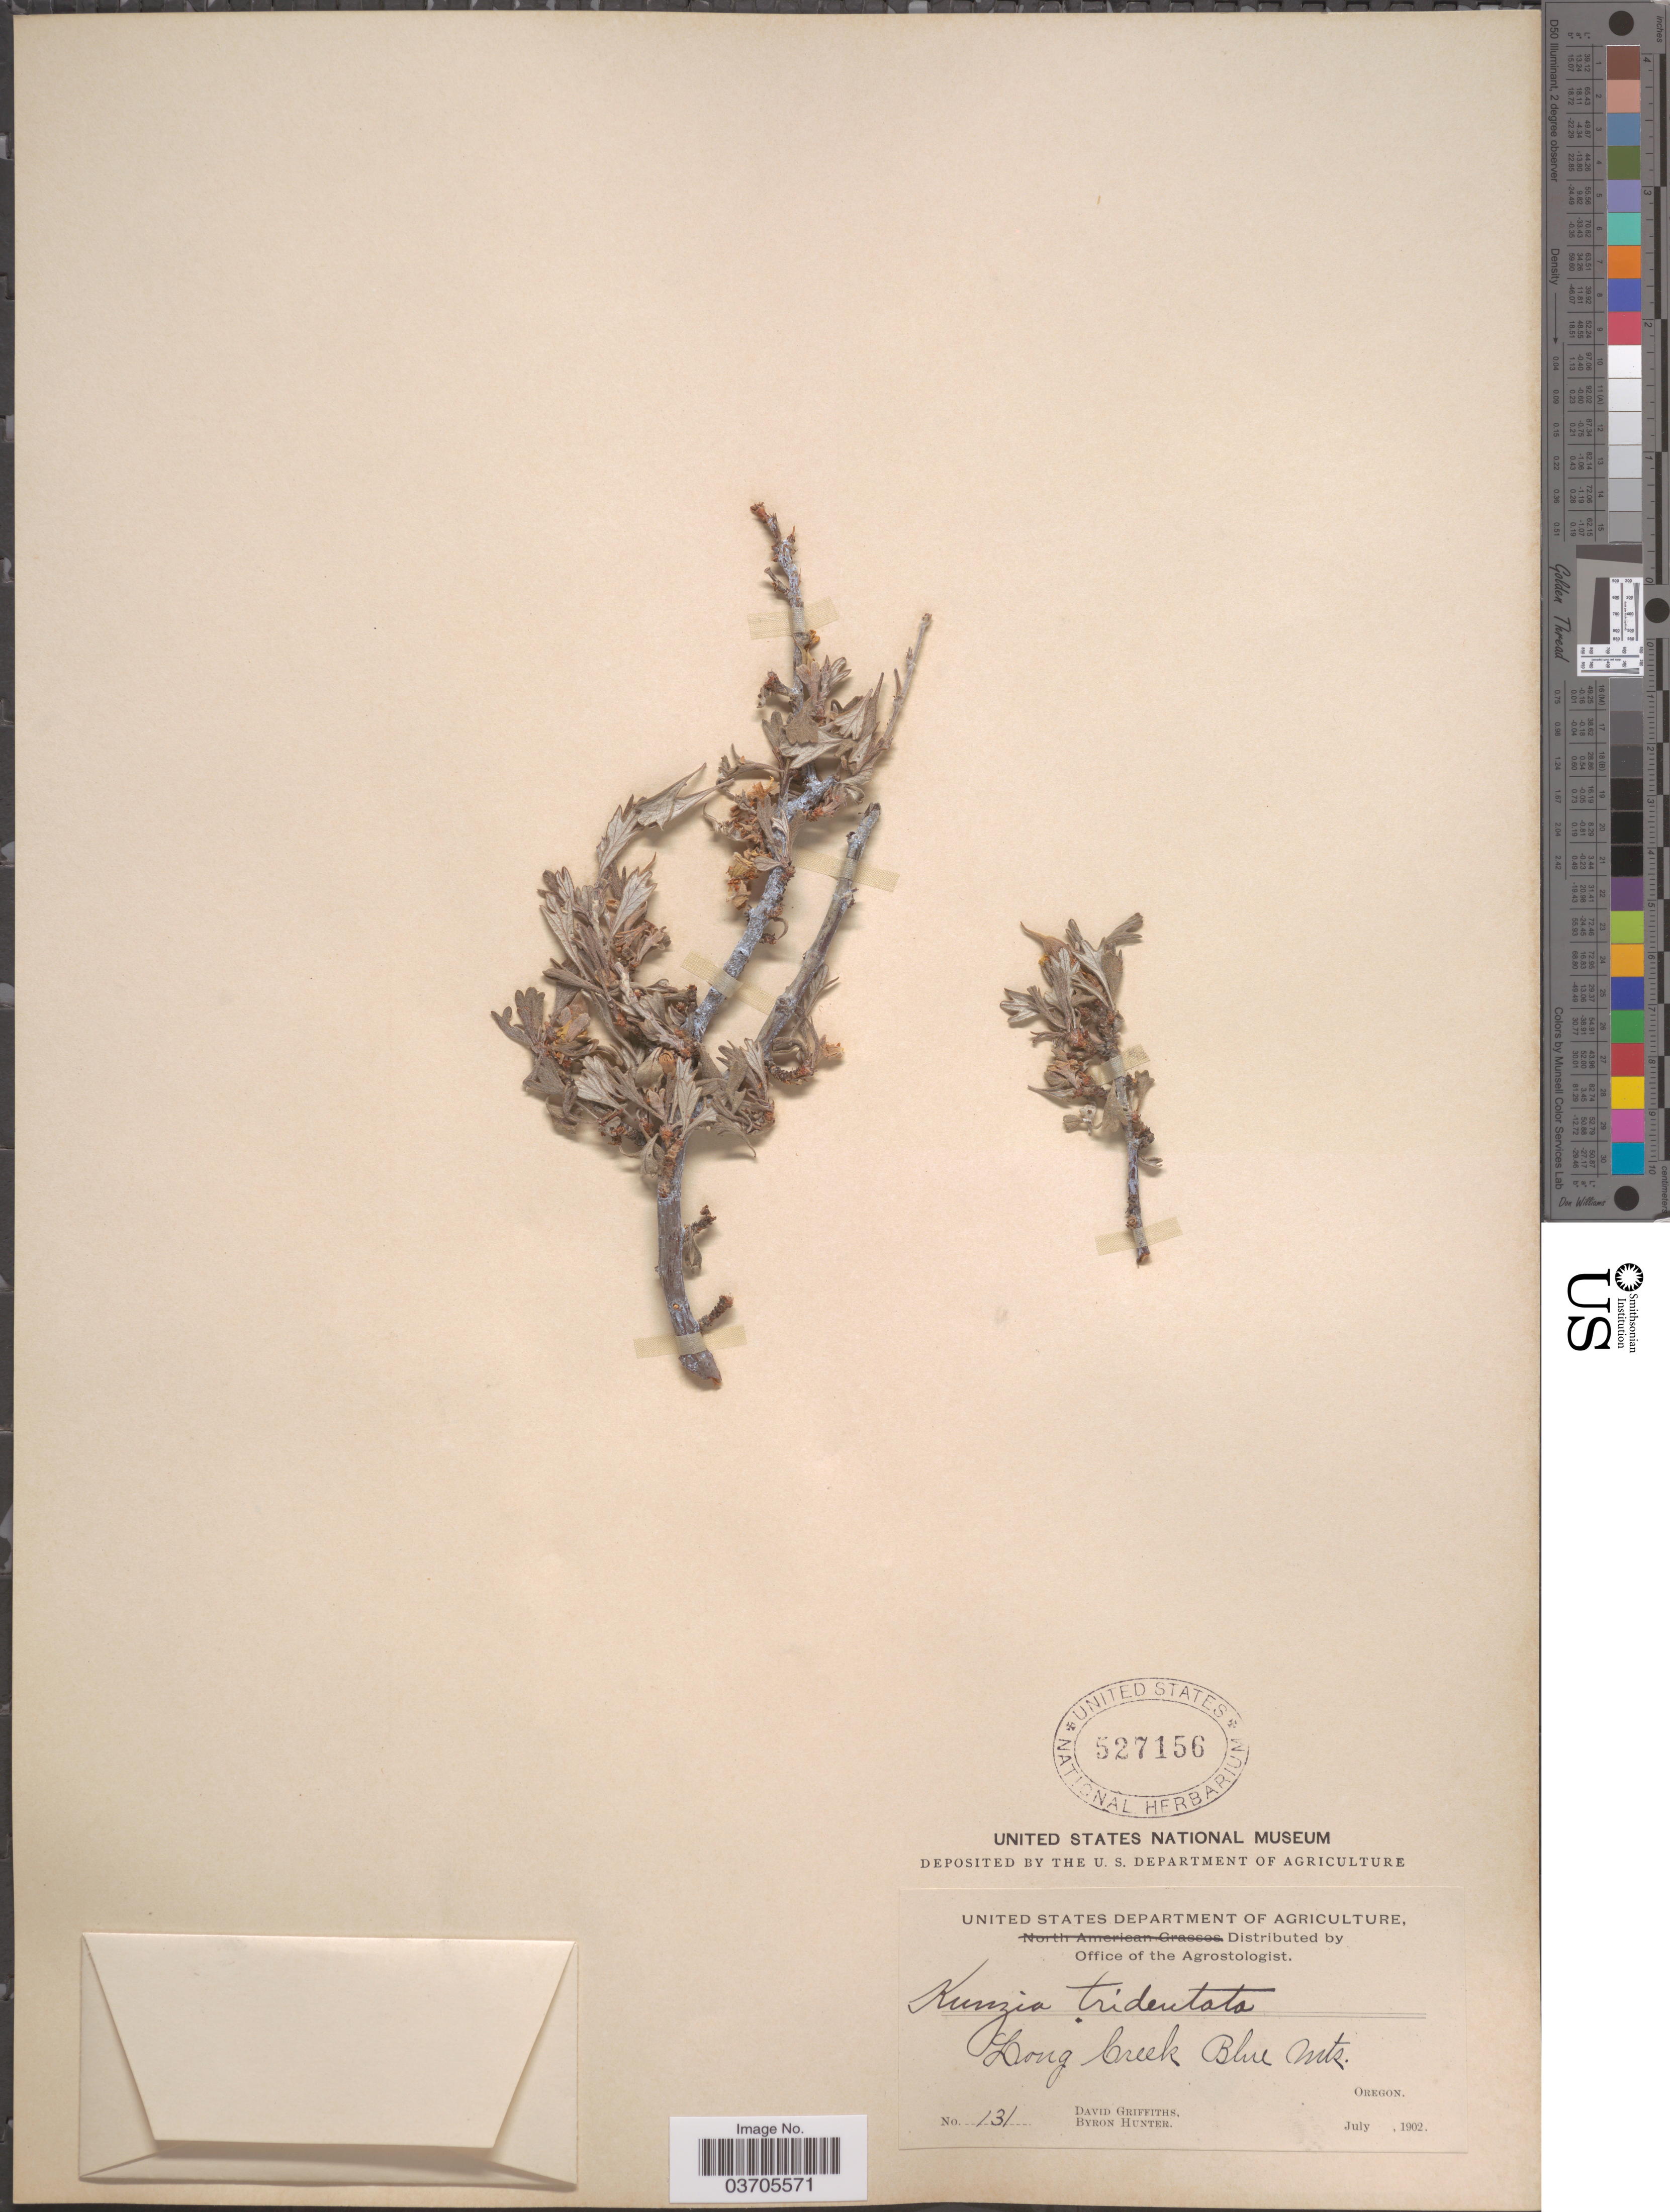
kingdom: Plantae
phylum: Tracheophyta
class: Magnoliopsida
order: Rosales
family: Rosaceae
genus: Purshia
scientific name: Purshia tridentata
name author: (Pursh) DC.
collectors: D. Griffiths & B. Hunter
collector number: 131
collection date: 1902-07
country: United States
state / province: Oregon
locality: Long Creek Blue Mts.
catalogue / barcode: US 527156